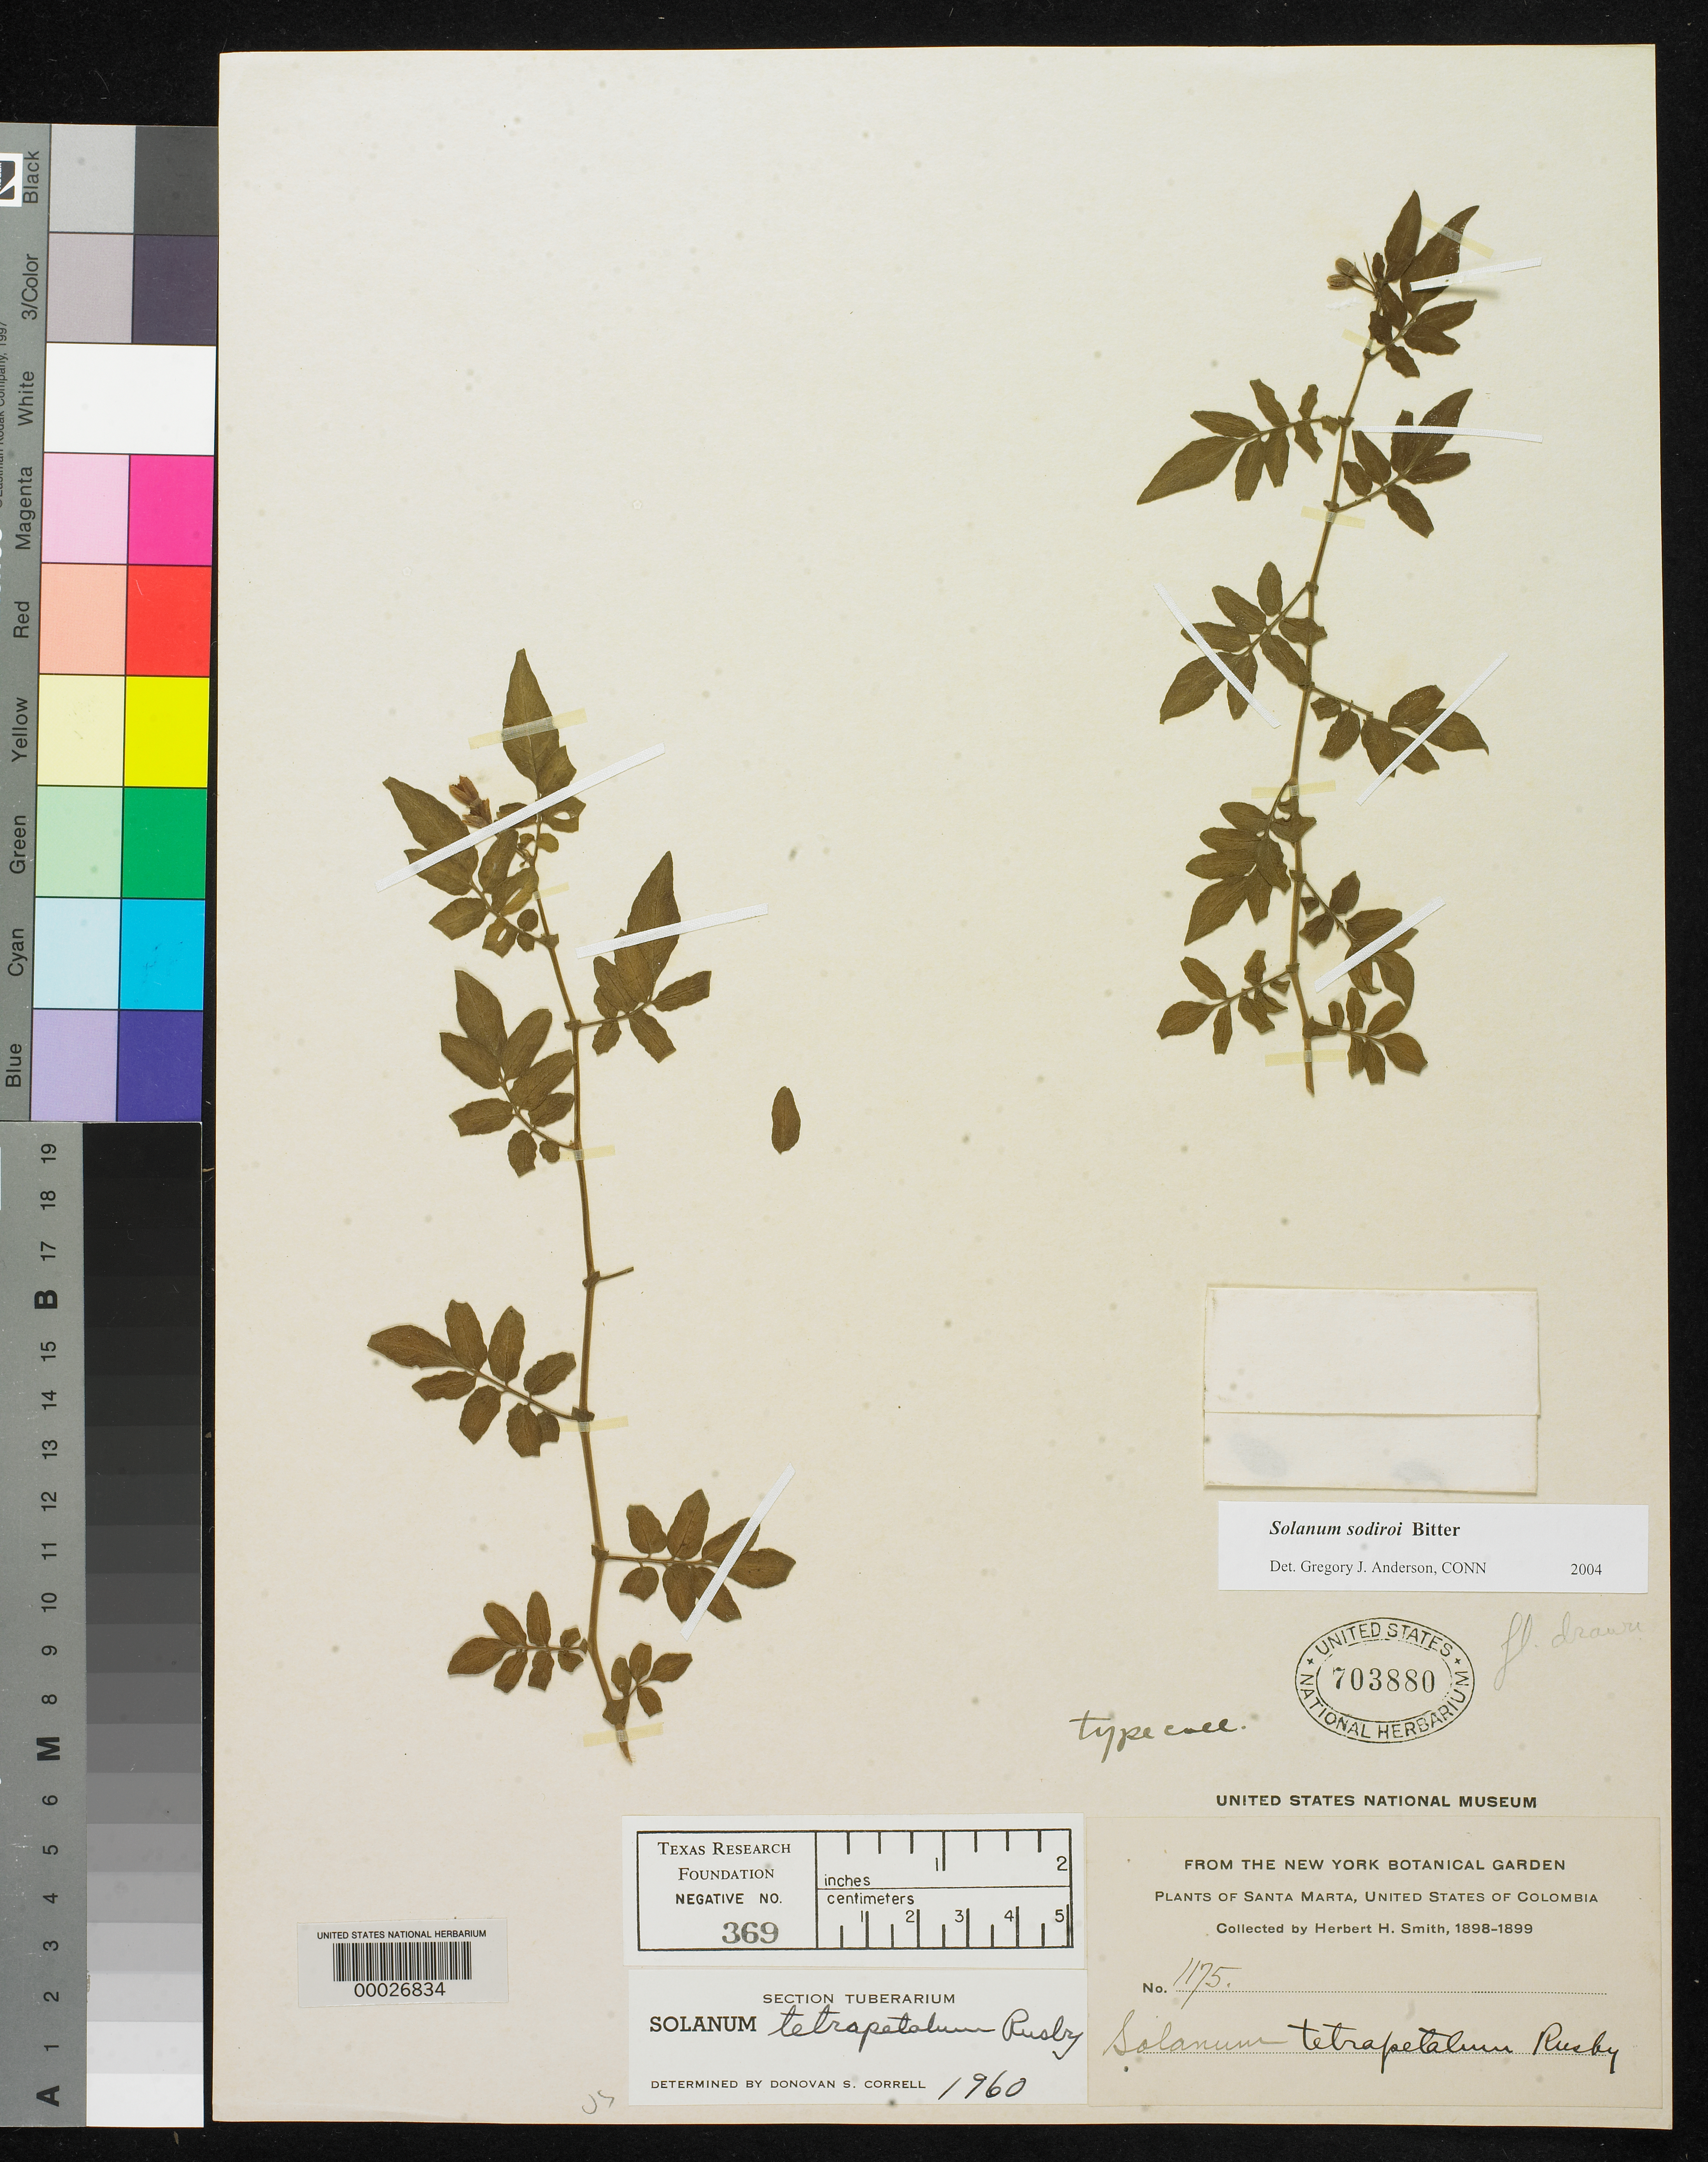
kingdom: Plantae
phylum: Tracheophyta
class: Magnoliopsida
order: Solanales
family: Solanaceae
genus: Solanum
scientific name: Solanum tetrapetalum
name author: Rusby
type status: Isotype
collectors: Herbert H. Smith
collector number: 1175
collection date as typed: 23 Jan 1899 to 18 Mar 1899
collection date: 1899-01-23/1899-03-18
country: Colombia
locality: Sierra del Libano.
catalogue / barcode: US 703880